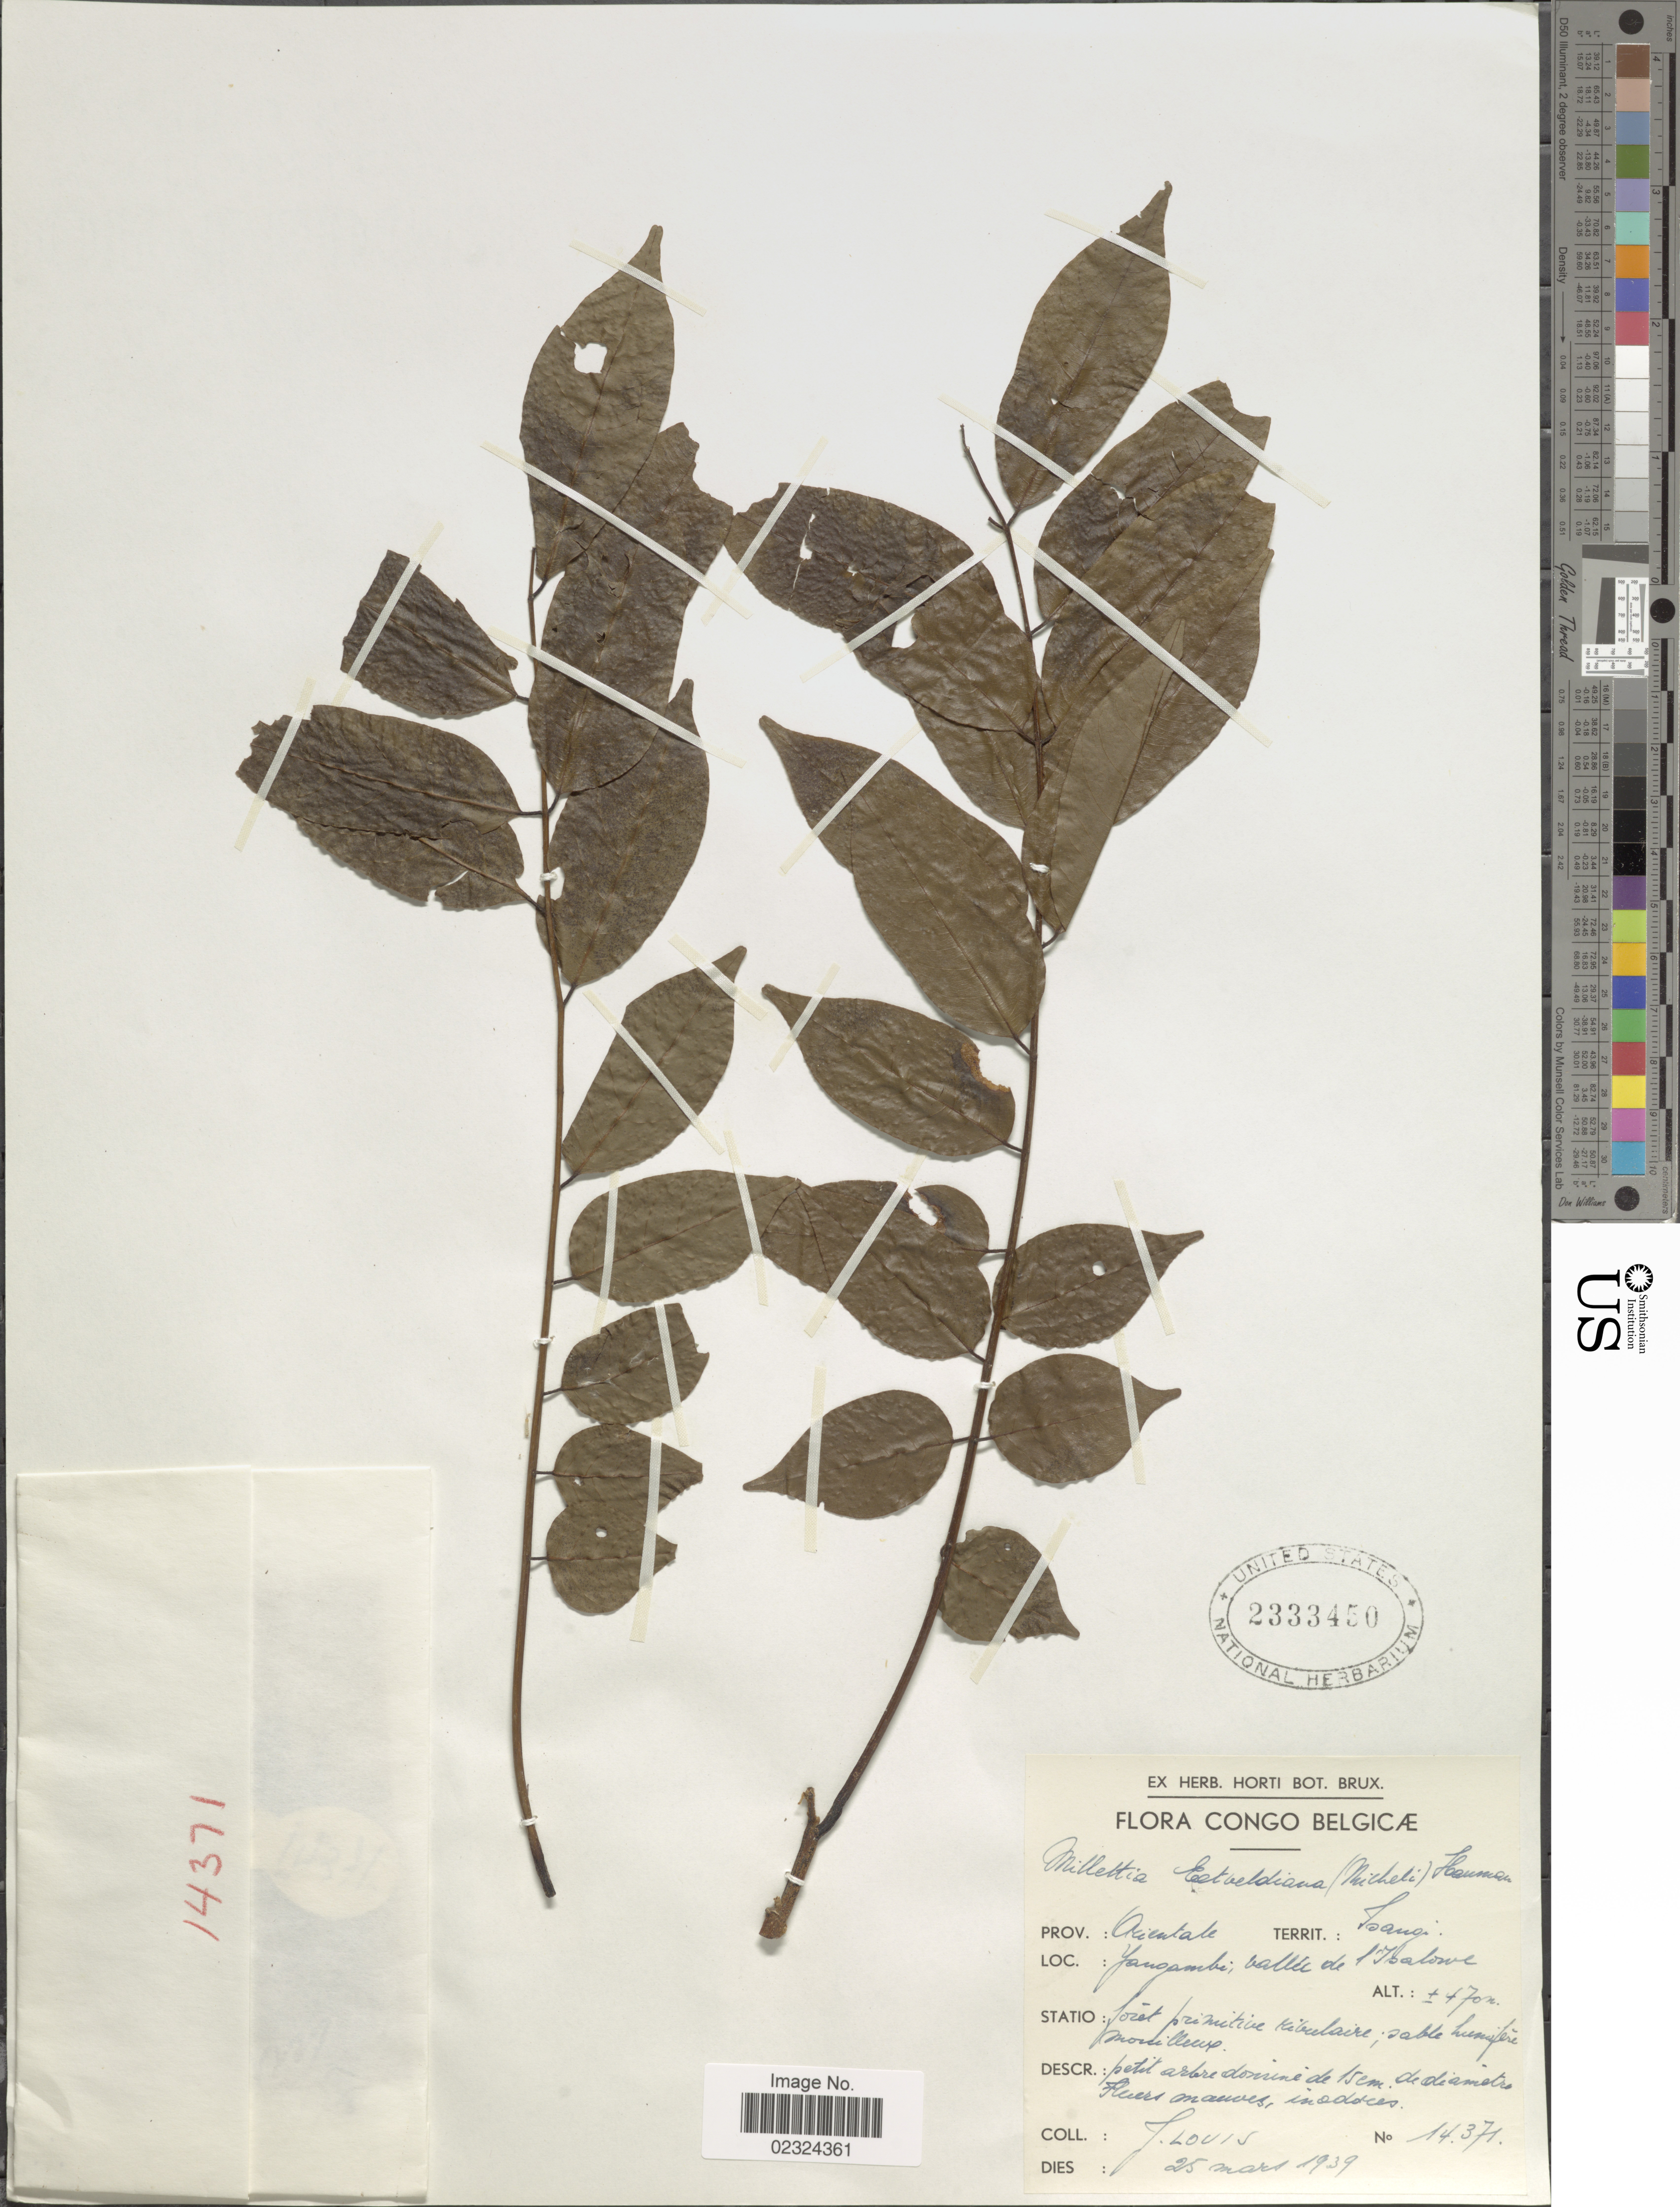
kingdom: Plantae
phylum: Tracheophyta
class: Magnoliopsida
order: Fabales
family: Fabaceae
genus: Millettia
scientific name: Millettia eetveldeana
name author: (Micheli) Hauman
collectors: J. Louis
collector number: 14371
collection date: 1939-03-25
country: Congo, Democratic Republic of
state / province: Tshopo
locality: Congo Belgicae. Territ.: Isangi. Yangambi, valle de l'Isalowe.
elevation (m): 470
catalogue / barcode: US 2333450